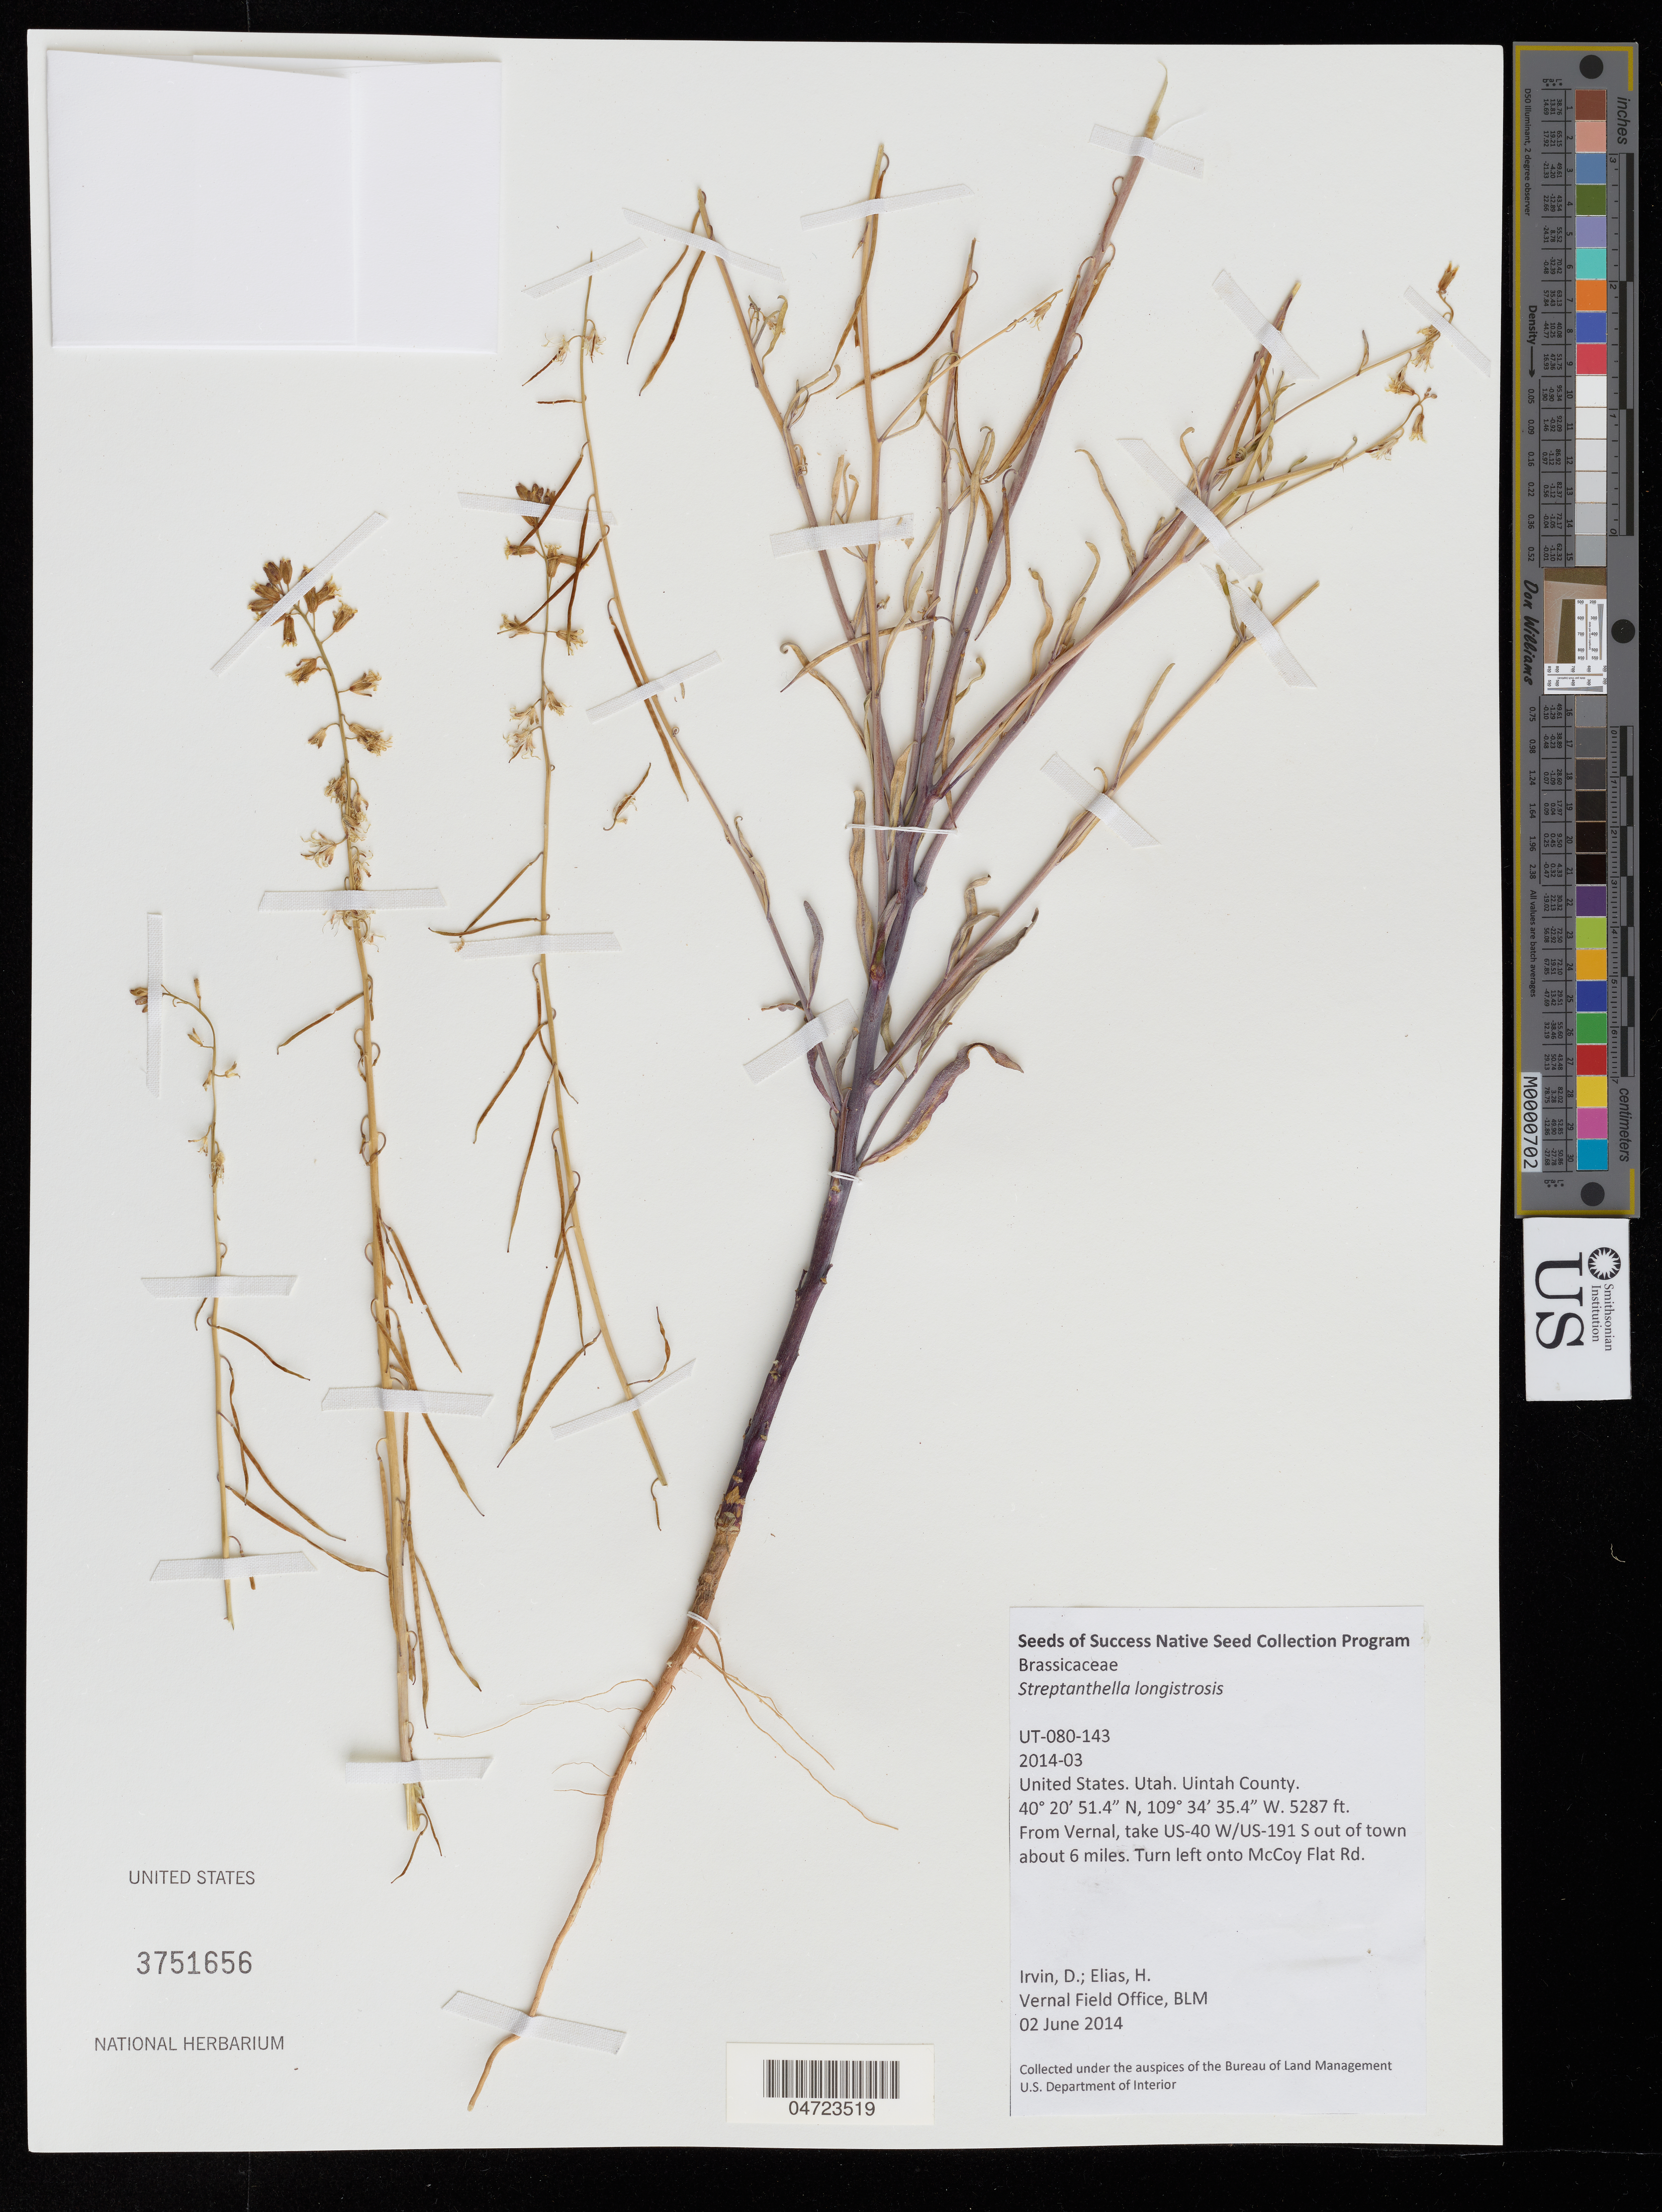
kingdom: Plantae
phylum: Tracheophyta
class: Magnoliopsida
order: Brassicales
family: Brassicaceae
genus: Streptanthus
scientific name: Streptanthus longirostris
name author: (S. Watson) S. Watson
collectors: D. Irvin & H. Elias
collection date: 2014-06-02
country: United States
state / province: Utah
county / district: Uintah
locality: Uintah County. From Vernal, take US-40 W/US-191 S out of town about 6 miles. Turn left onto McCoy Flat Rd.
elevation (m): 1611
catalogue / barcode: US 3751656